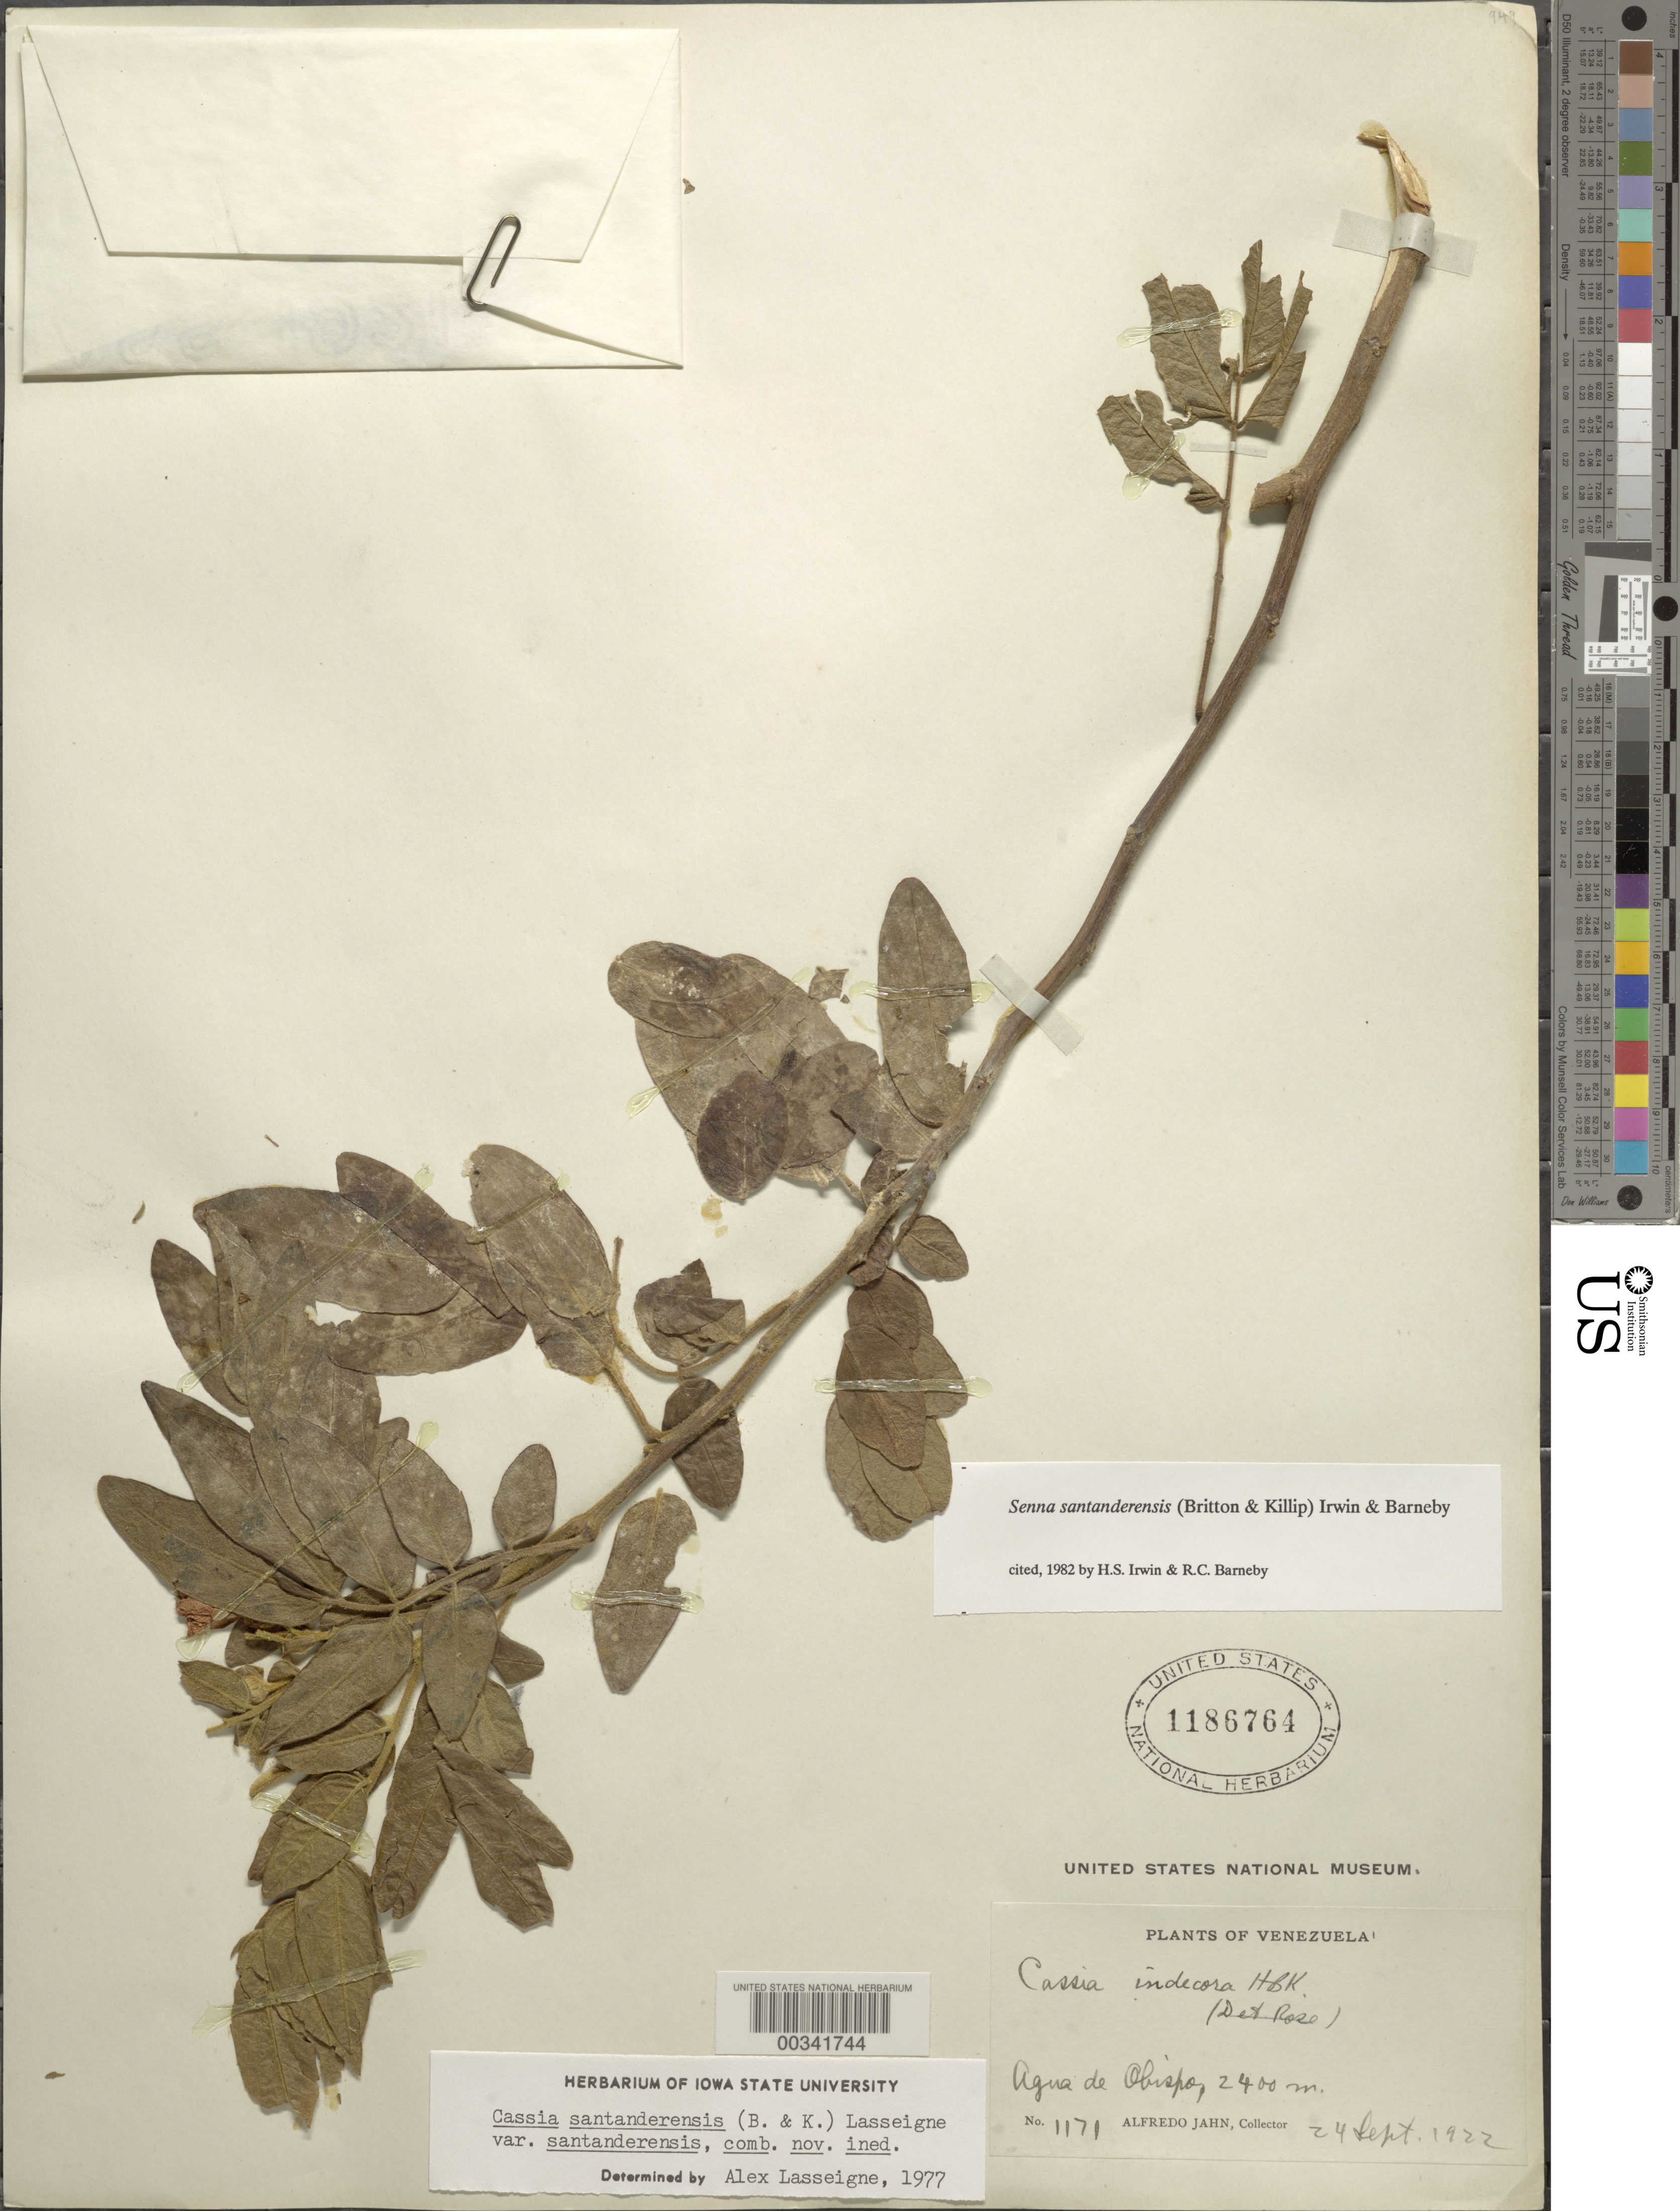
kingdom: Plantae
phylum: Tracheophyta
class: Magnoliopsida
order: Fabales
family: Fabaceae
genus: Senna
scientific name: Senna santanderensis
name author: (Britton & Killip) H.S. Irwin & Barneby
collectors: A. Jahn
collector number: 1171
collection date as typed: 24 Sep 1922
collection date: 1922-09-24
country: Venezuela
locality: Agua de obispo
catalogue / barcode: US 1186764